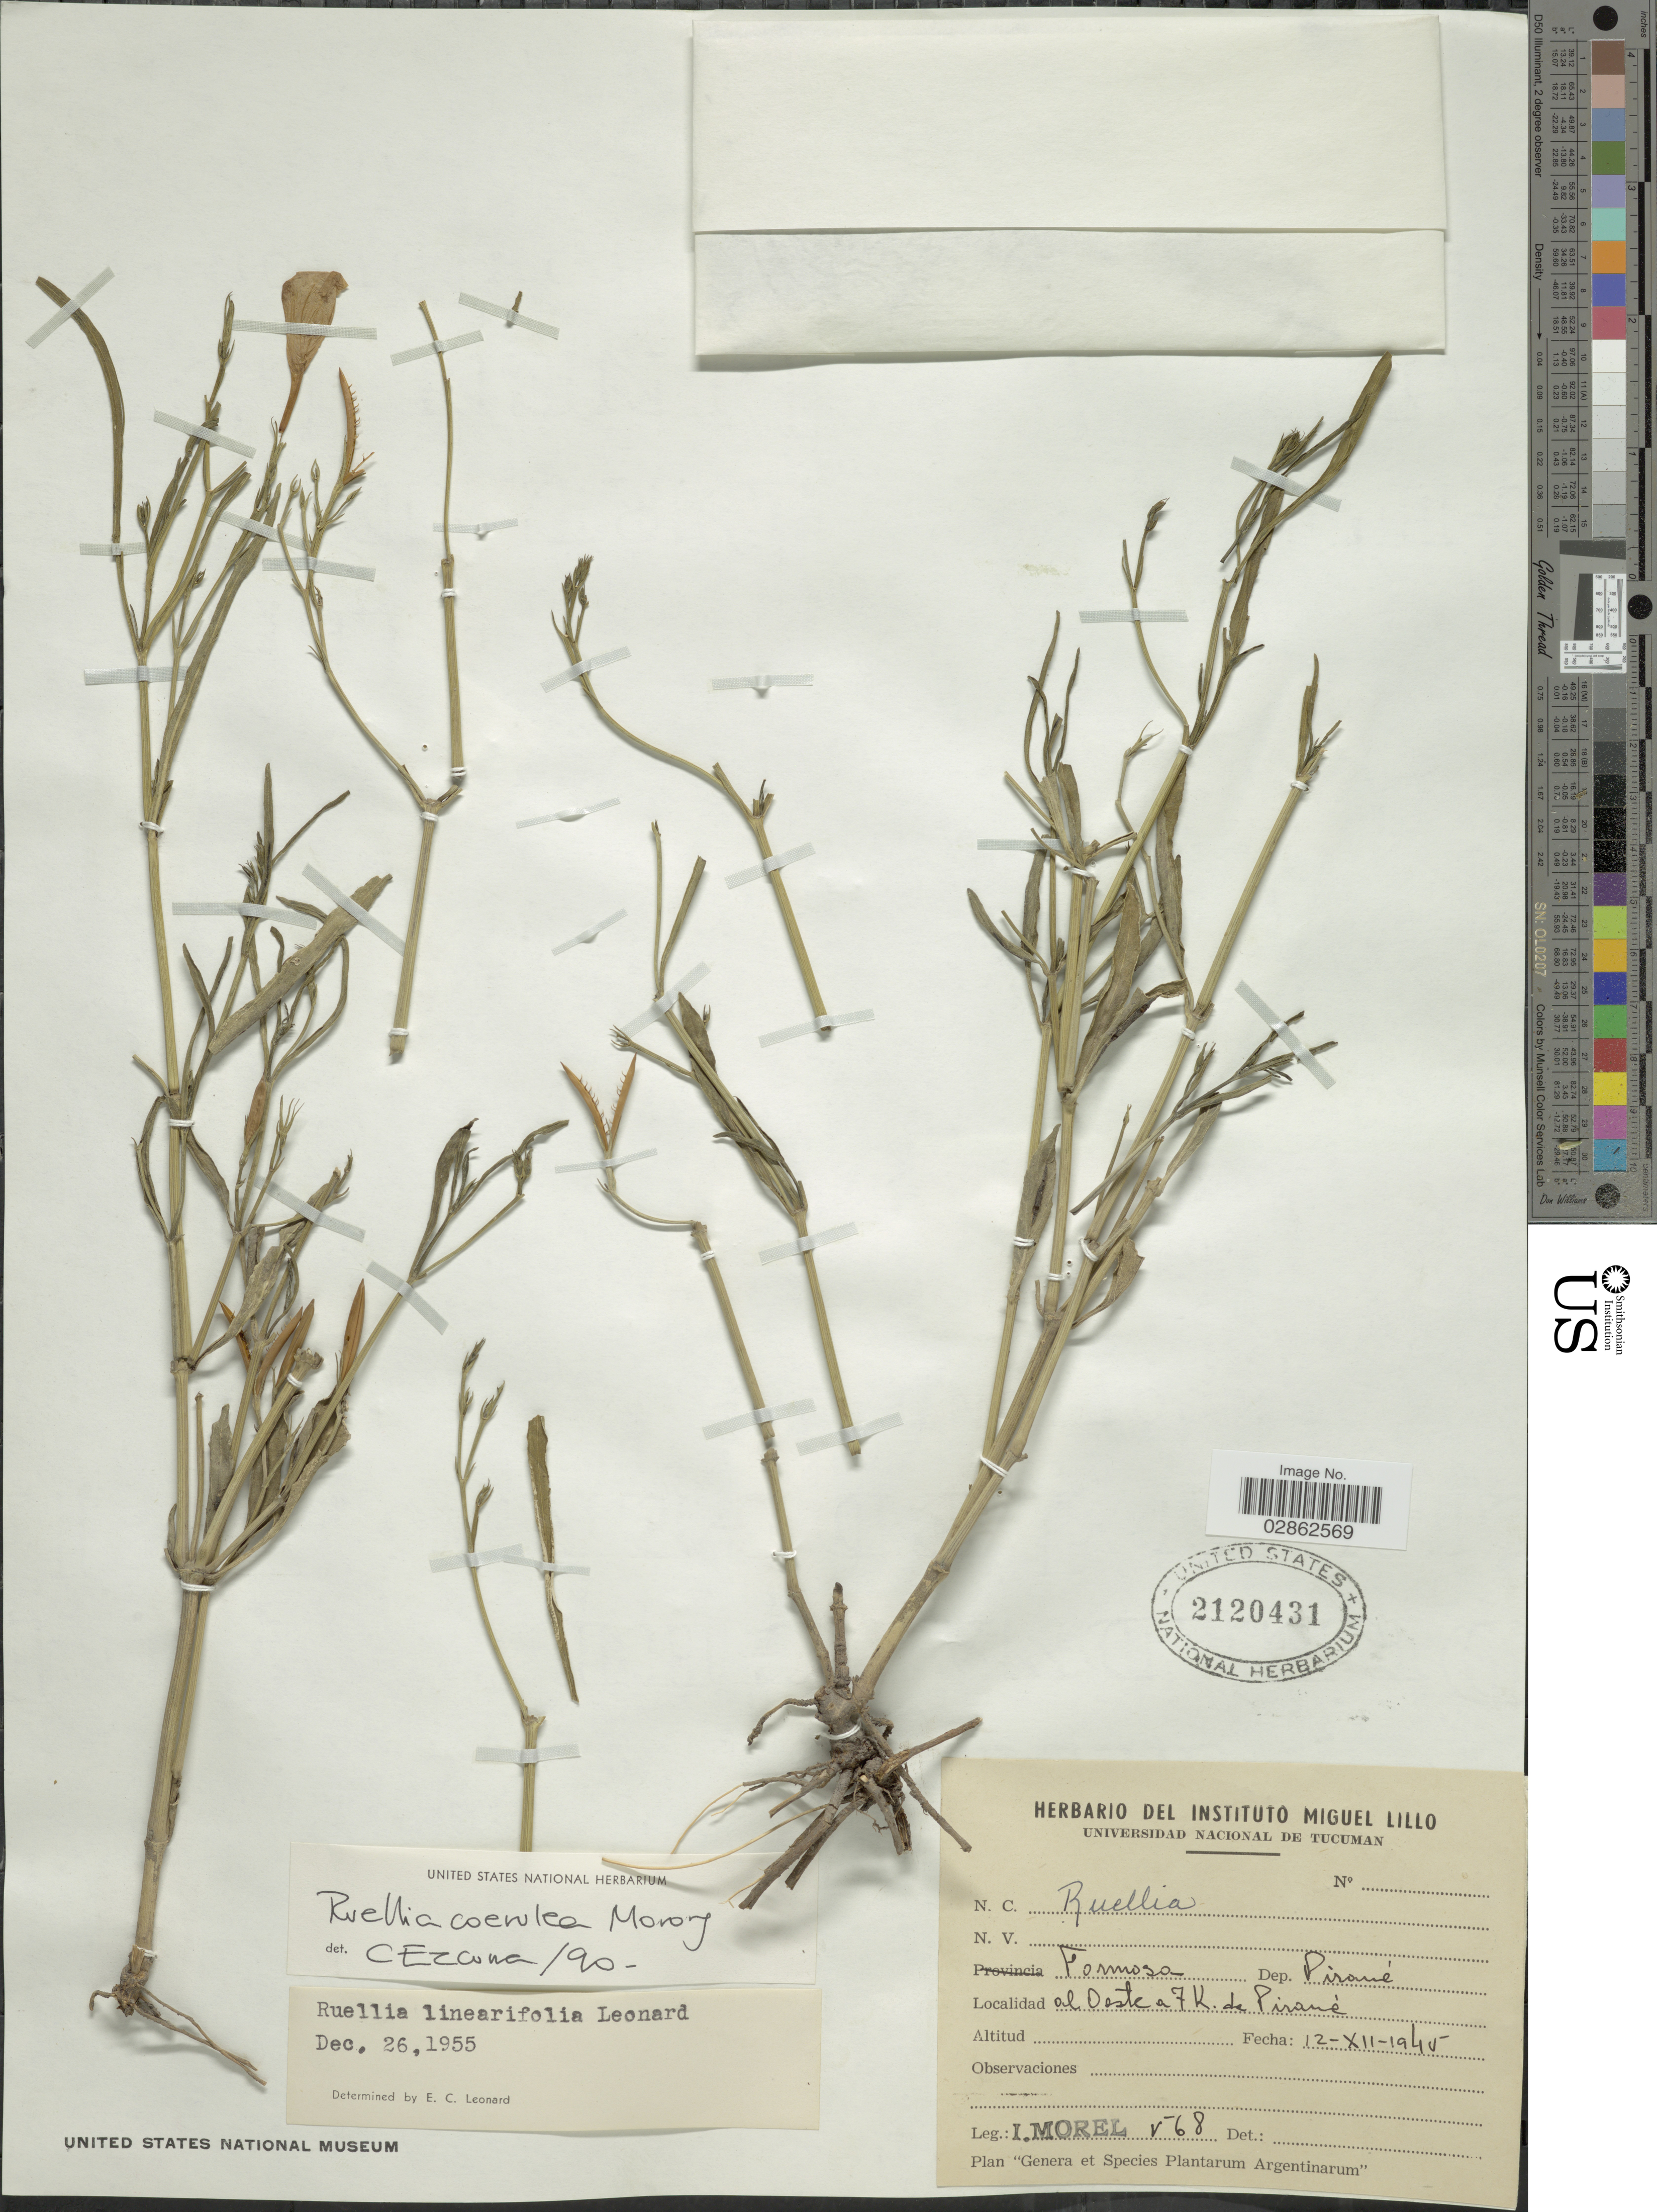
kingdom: Plantae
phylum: Tracheophyta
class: Magnoliopsida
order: Lamiales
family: Acanthaceae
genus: Ruellia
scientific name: Ruellia coerulea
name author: Morong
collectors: I. Morel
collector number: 568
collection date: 1945-12-12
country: Argentina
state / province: Formosa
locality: Dep. Pirané. Al Oeste a 7 K. de Pirané.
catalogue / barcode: US 2120431